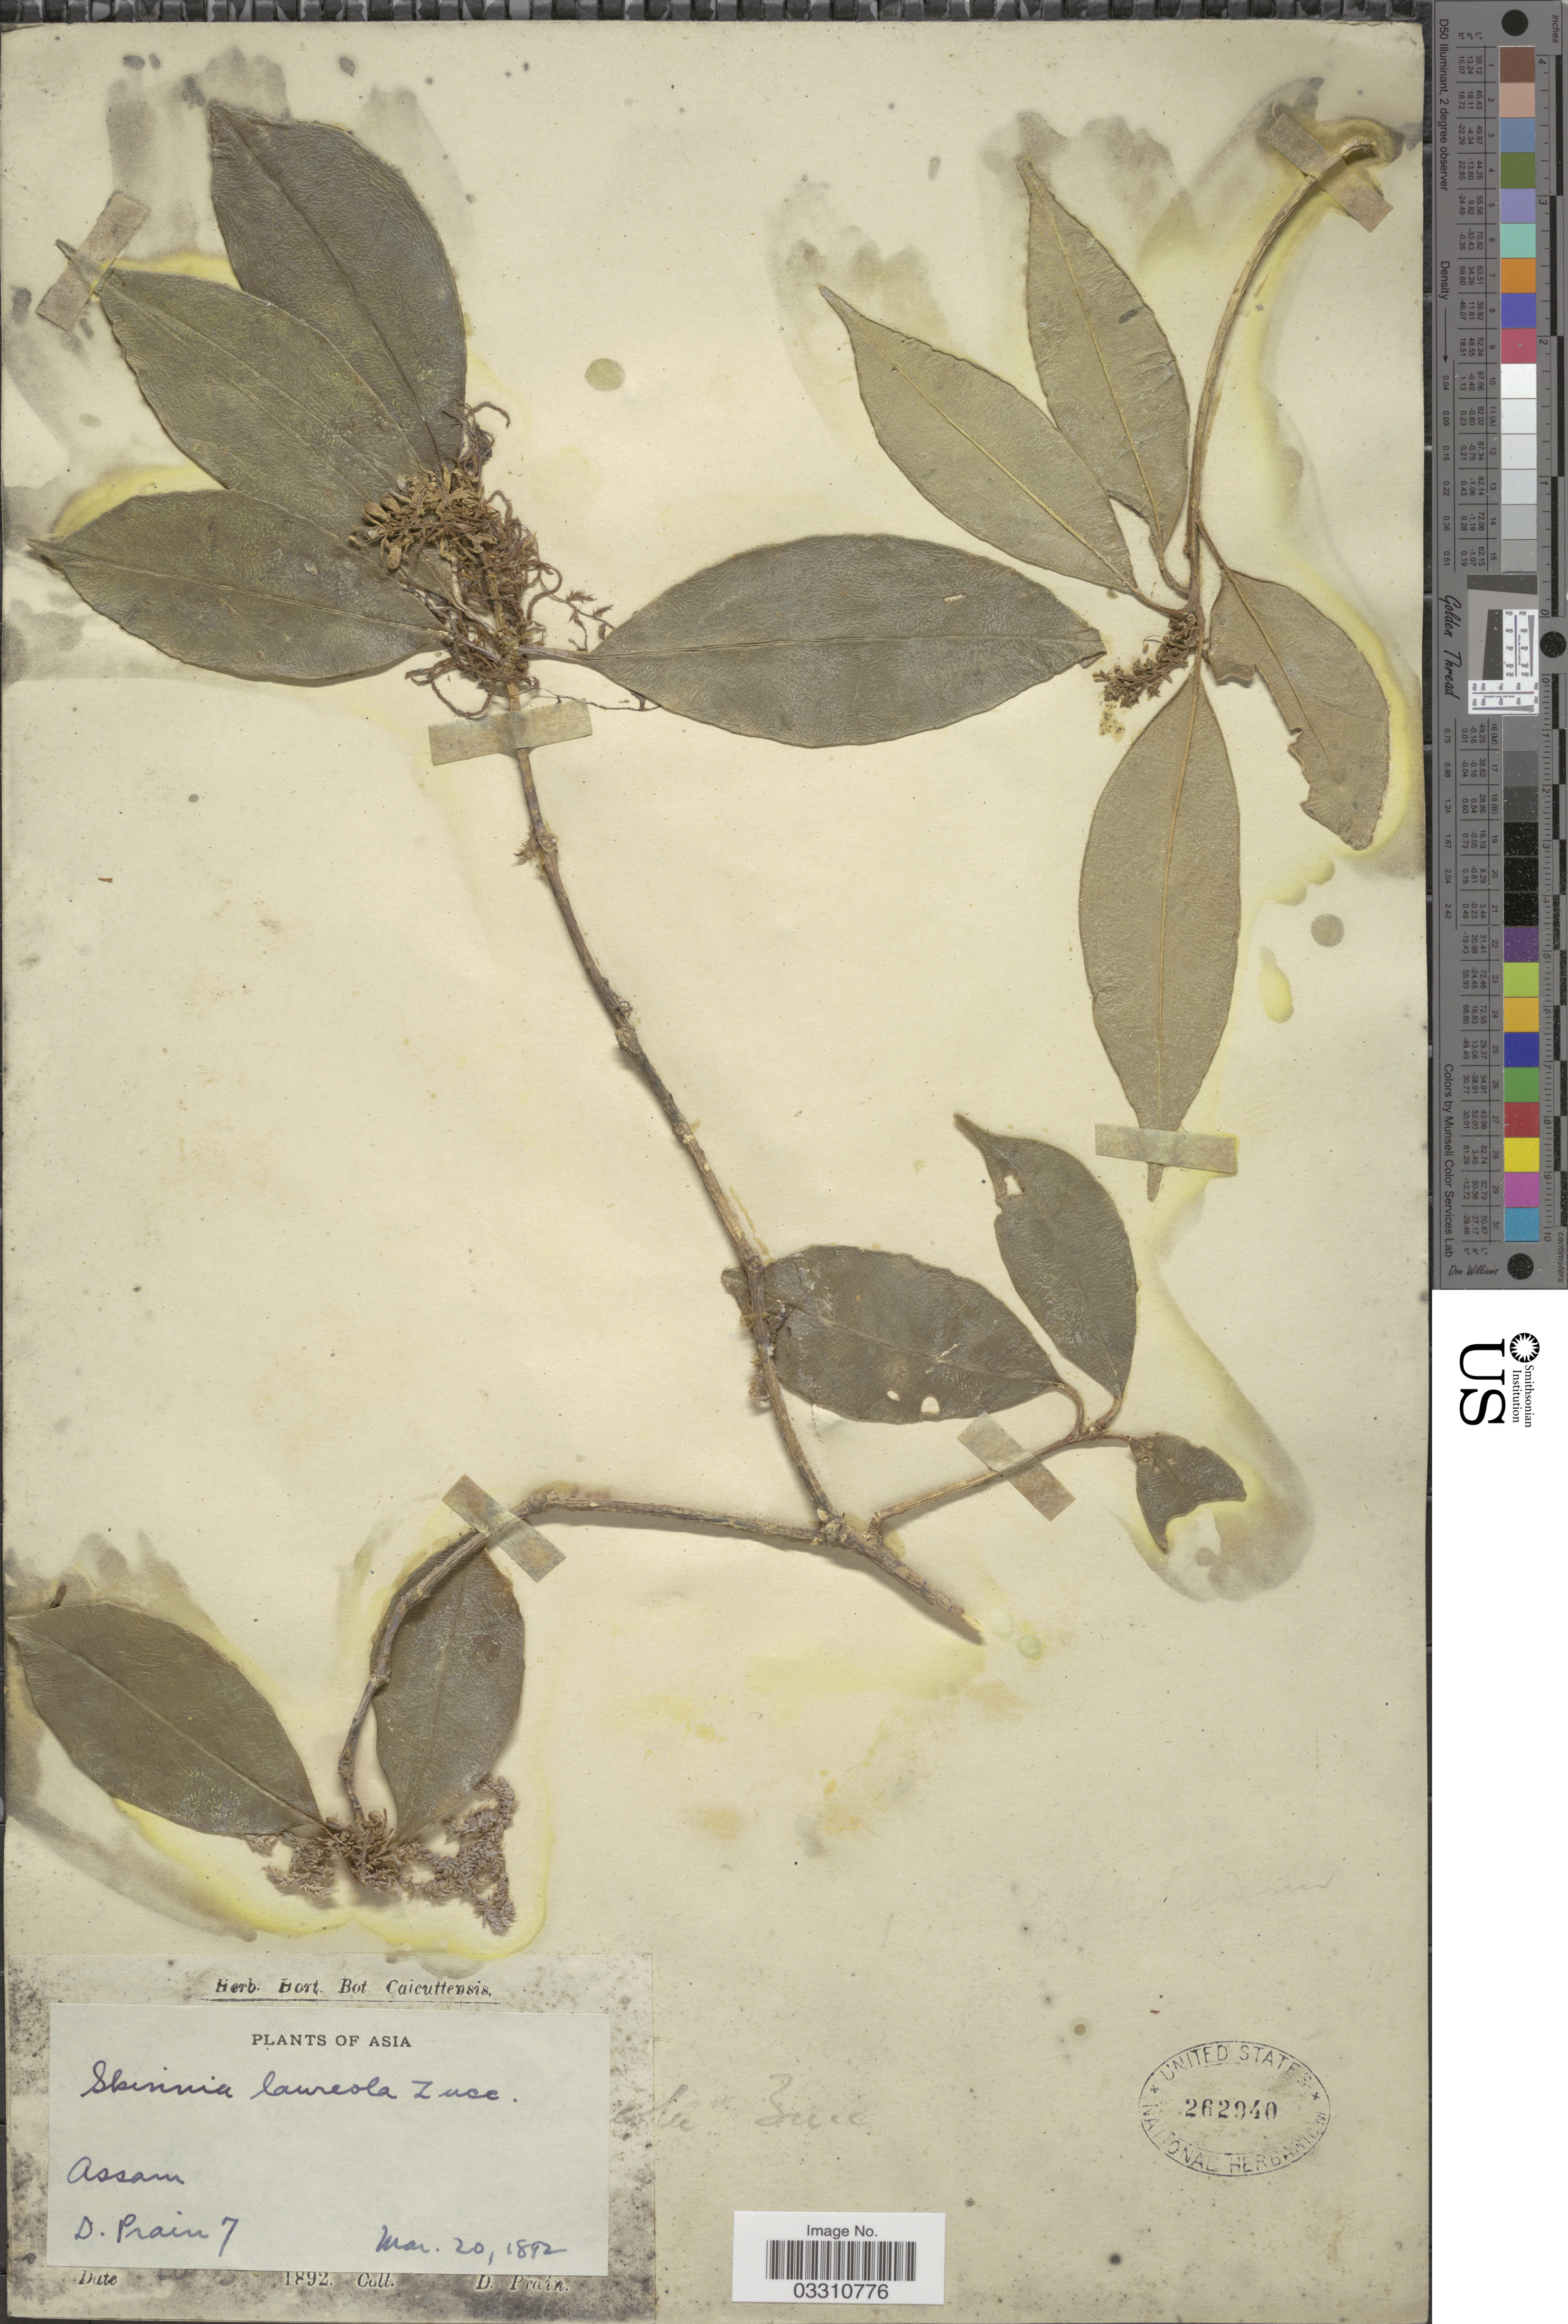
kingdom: Plantae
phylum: Tracheophyta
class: Magnoliopsida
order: Sapindales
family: Rutaceae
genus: Skimmia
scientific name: Skimmia laureola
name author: (DC.) Decne.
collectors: D. Prain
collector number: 7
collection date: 1892-03-20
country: India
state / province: Assam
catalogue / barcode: US 262940